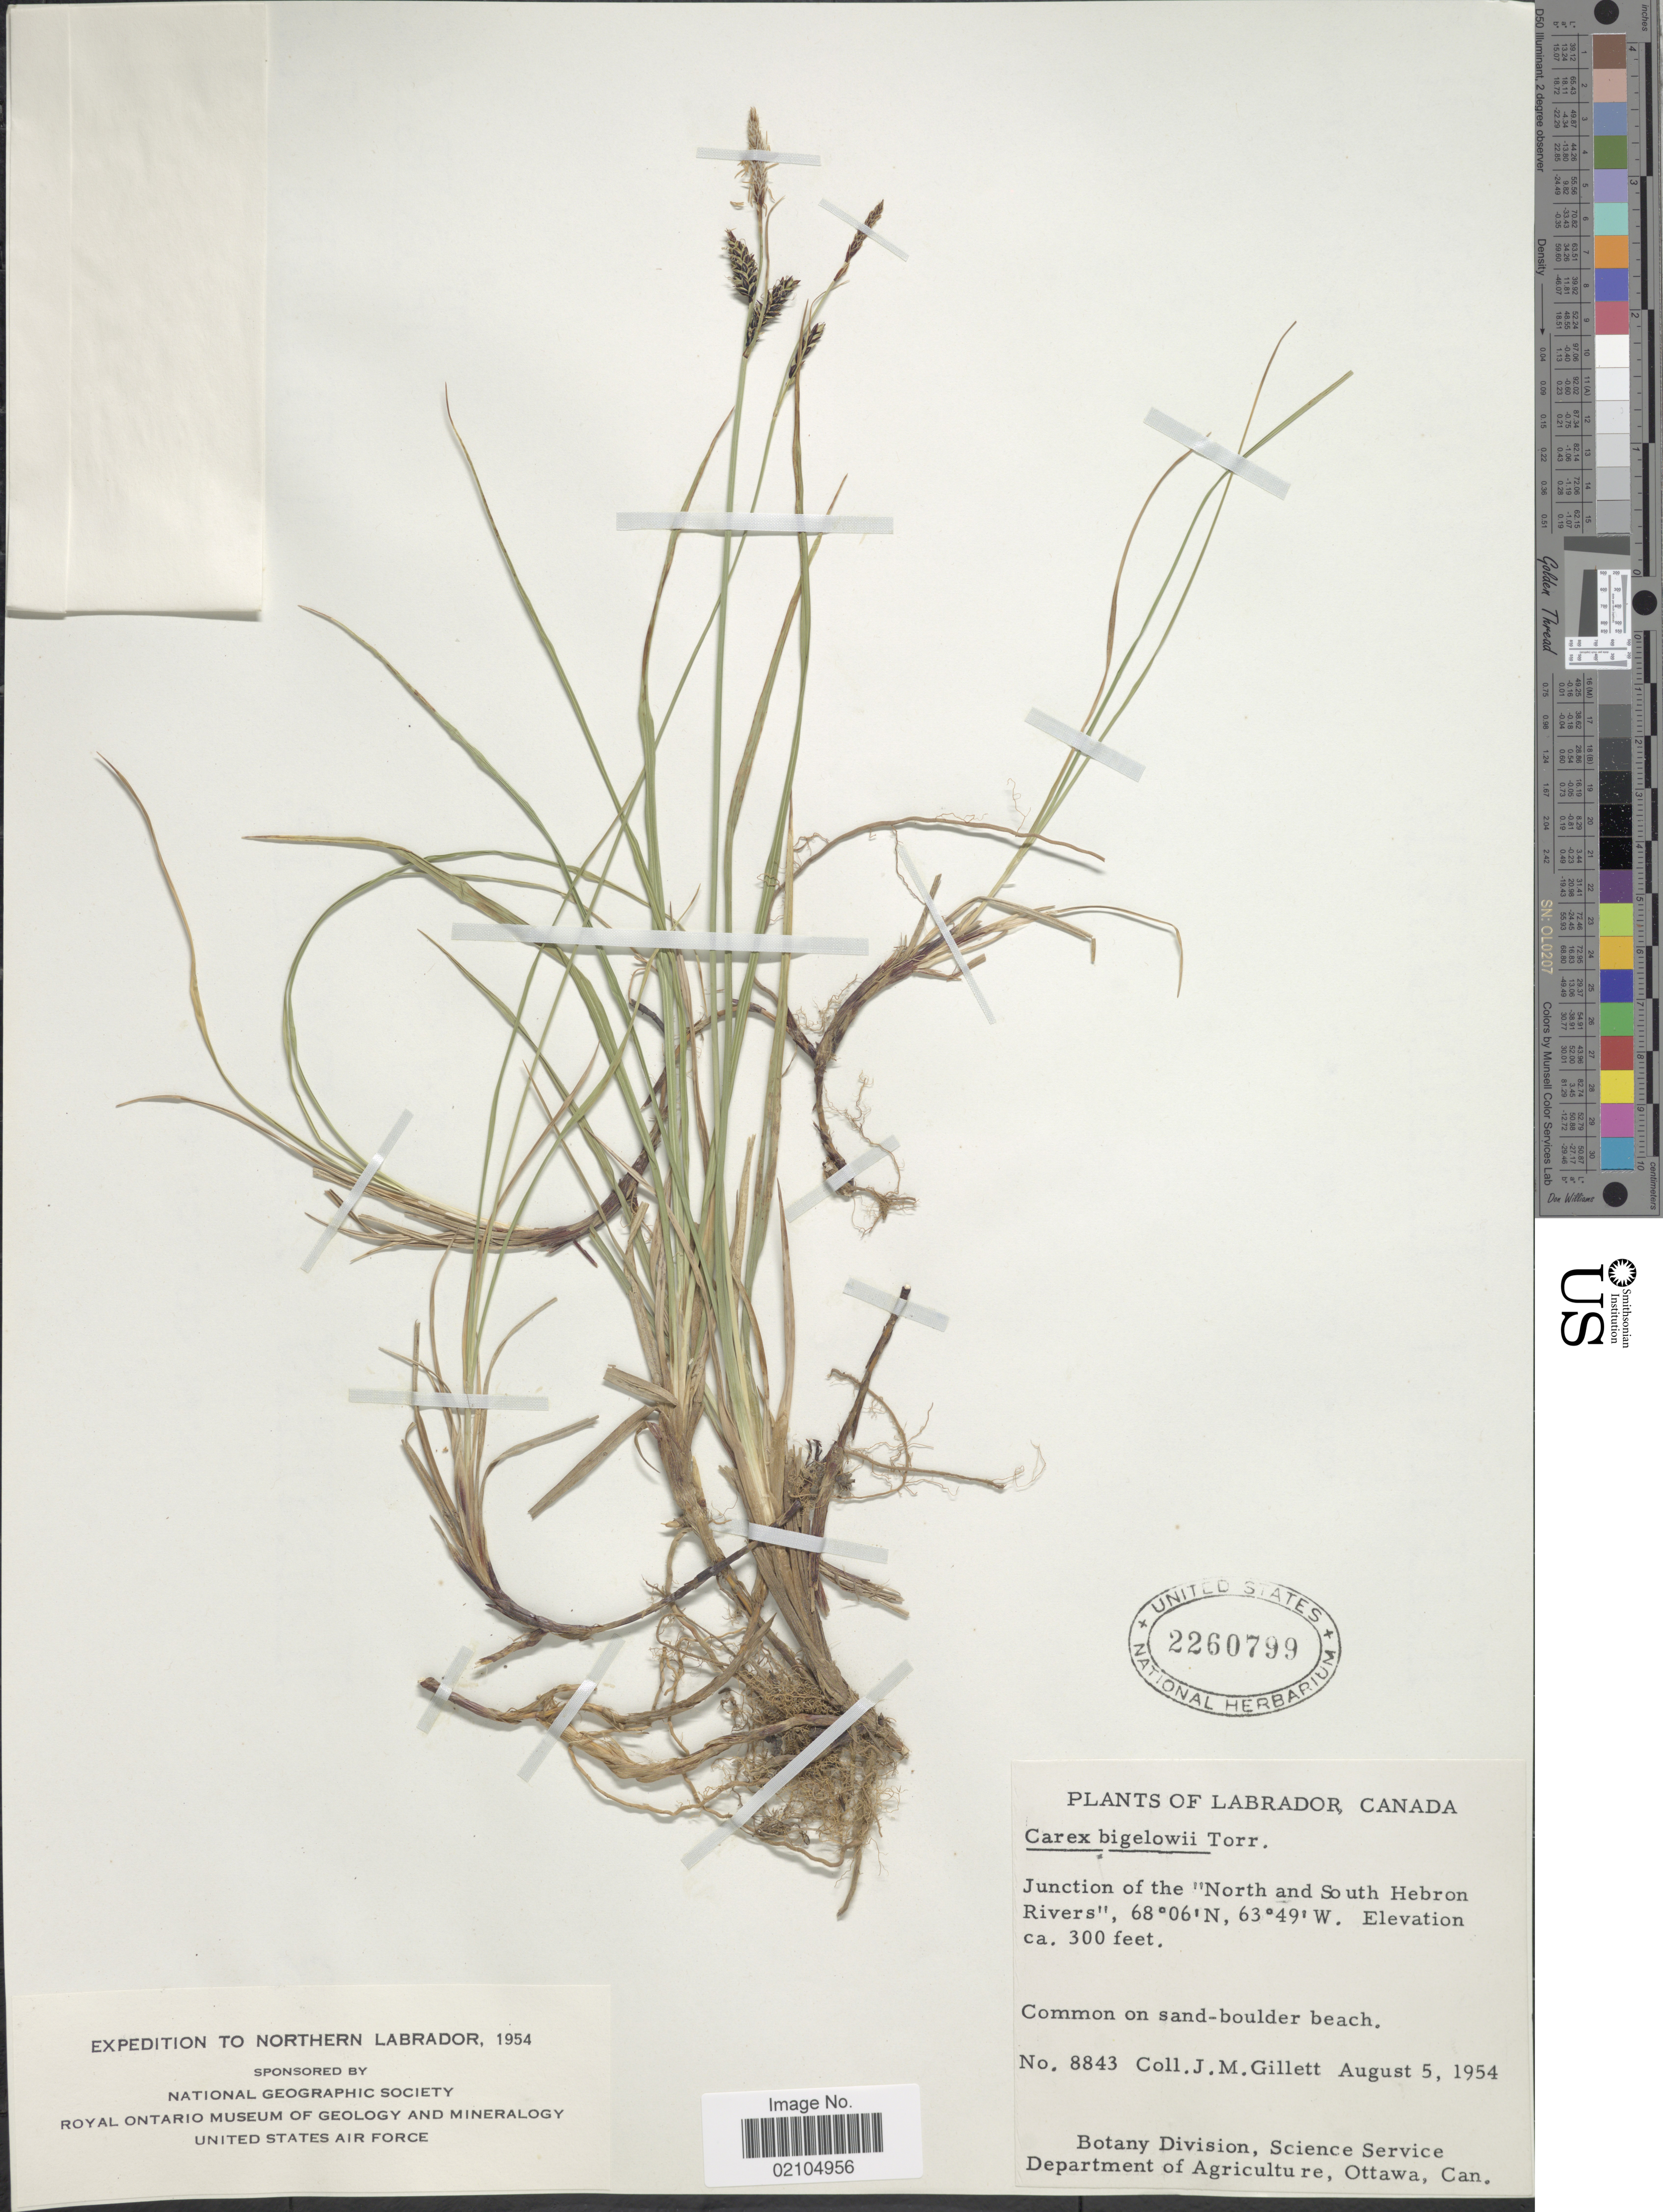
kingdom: Plantae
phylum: Tracheophyta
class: Liliopsida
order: Poales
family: Cyperaceae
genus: Carex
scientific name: Carex bigelowii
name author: Torr. ex Schwein.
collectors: J. M. Gillett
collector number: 8843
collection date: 1954-08-05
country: Canada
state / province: Newfoundland and Labrador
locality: Northern Labrador. Junction of the "North and South Hebron Rivers"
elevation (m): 91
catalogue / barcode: US 2260799